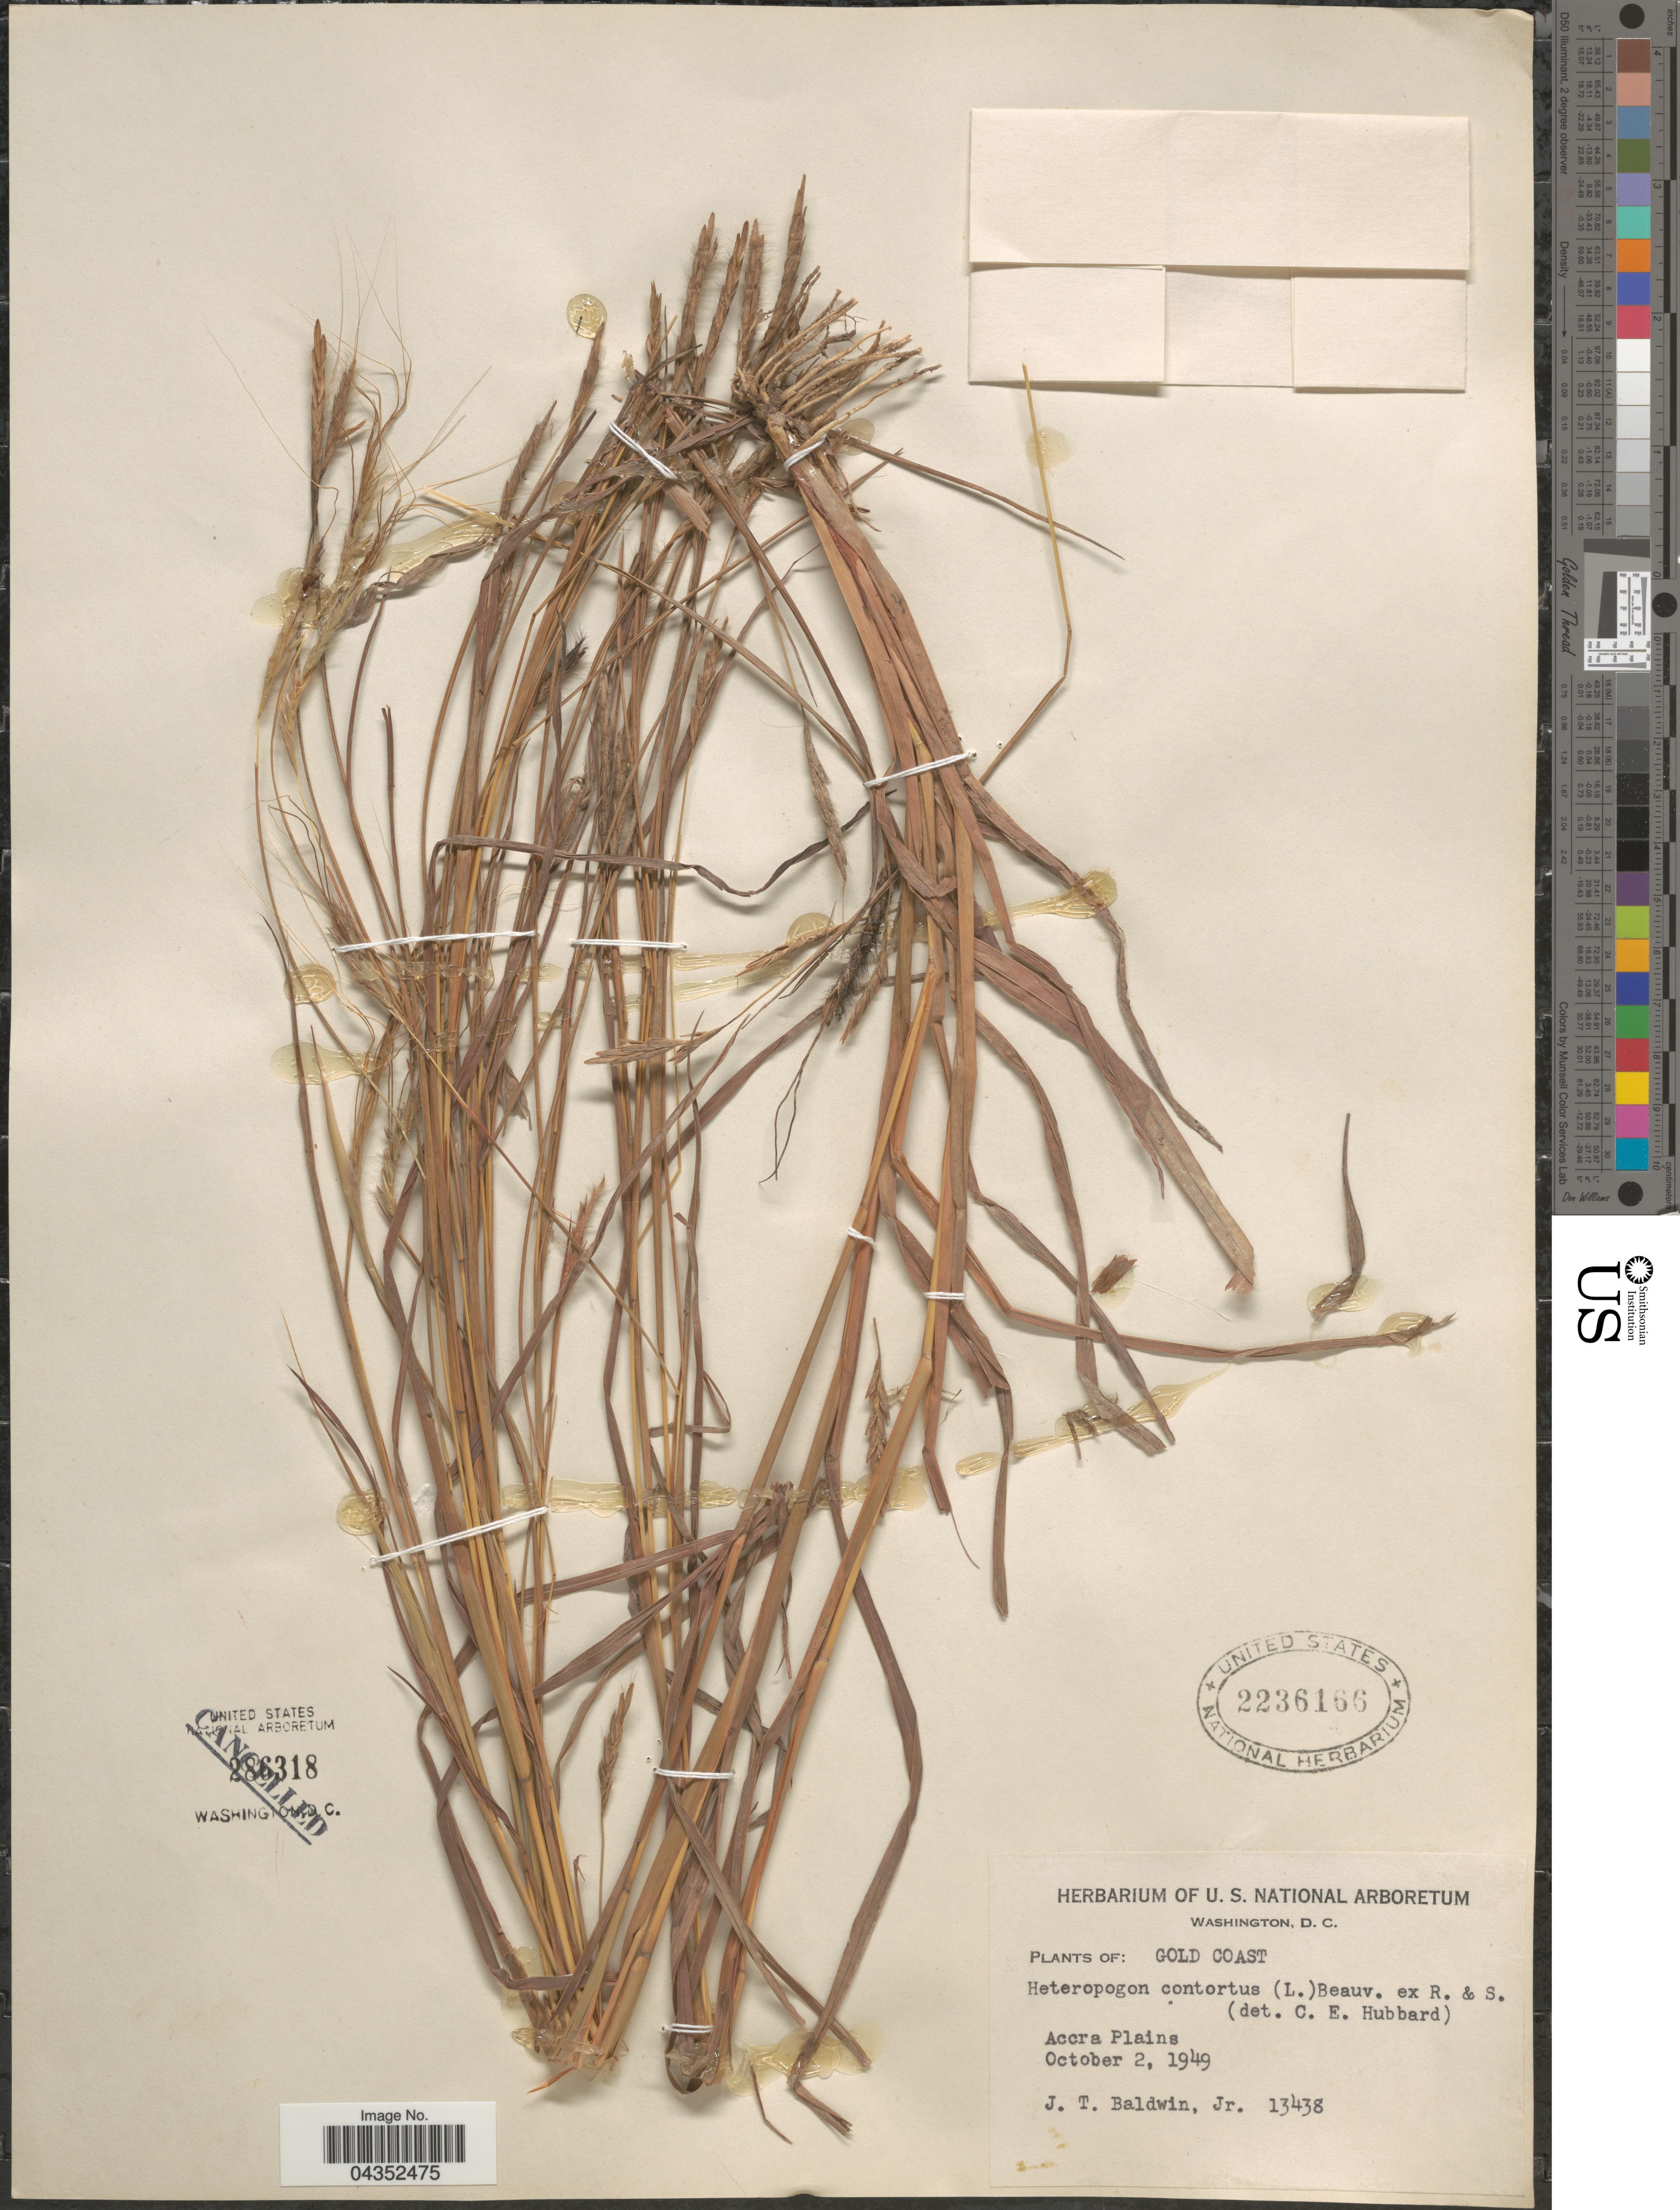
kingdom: Plantae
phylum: Tracheophyta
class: Liliopsida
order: Poales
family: Poaceae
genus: Heteropogon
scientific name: Heteropogon contortus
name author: (L.) P. Beauv. ex Roem. & Schult.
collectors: J. T. Baldwin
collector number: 13438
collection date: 1949-10-02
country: Ghana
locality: Gold Coast. Accra Plains.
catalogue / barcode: US 2236166